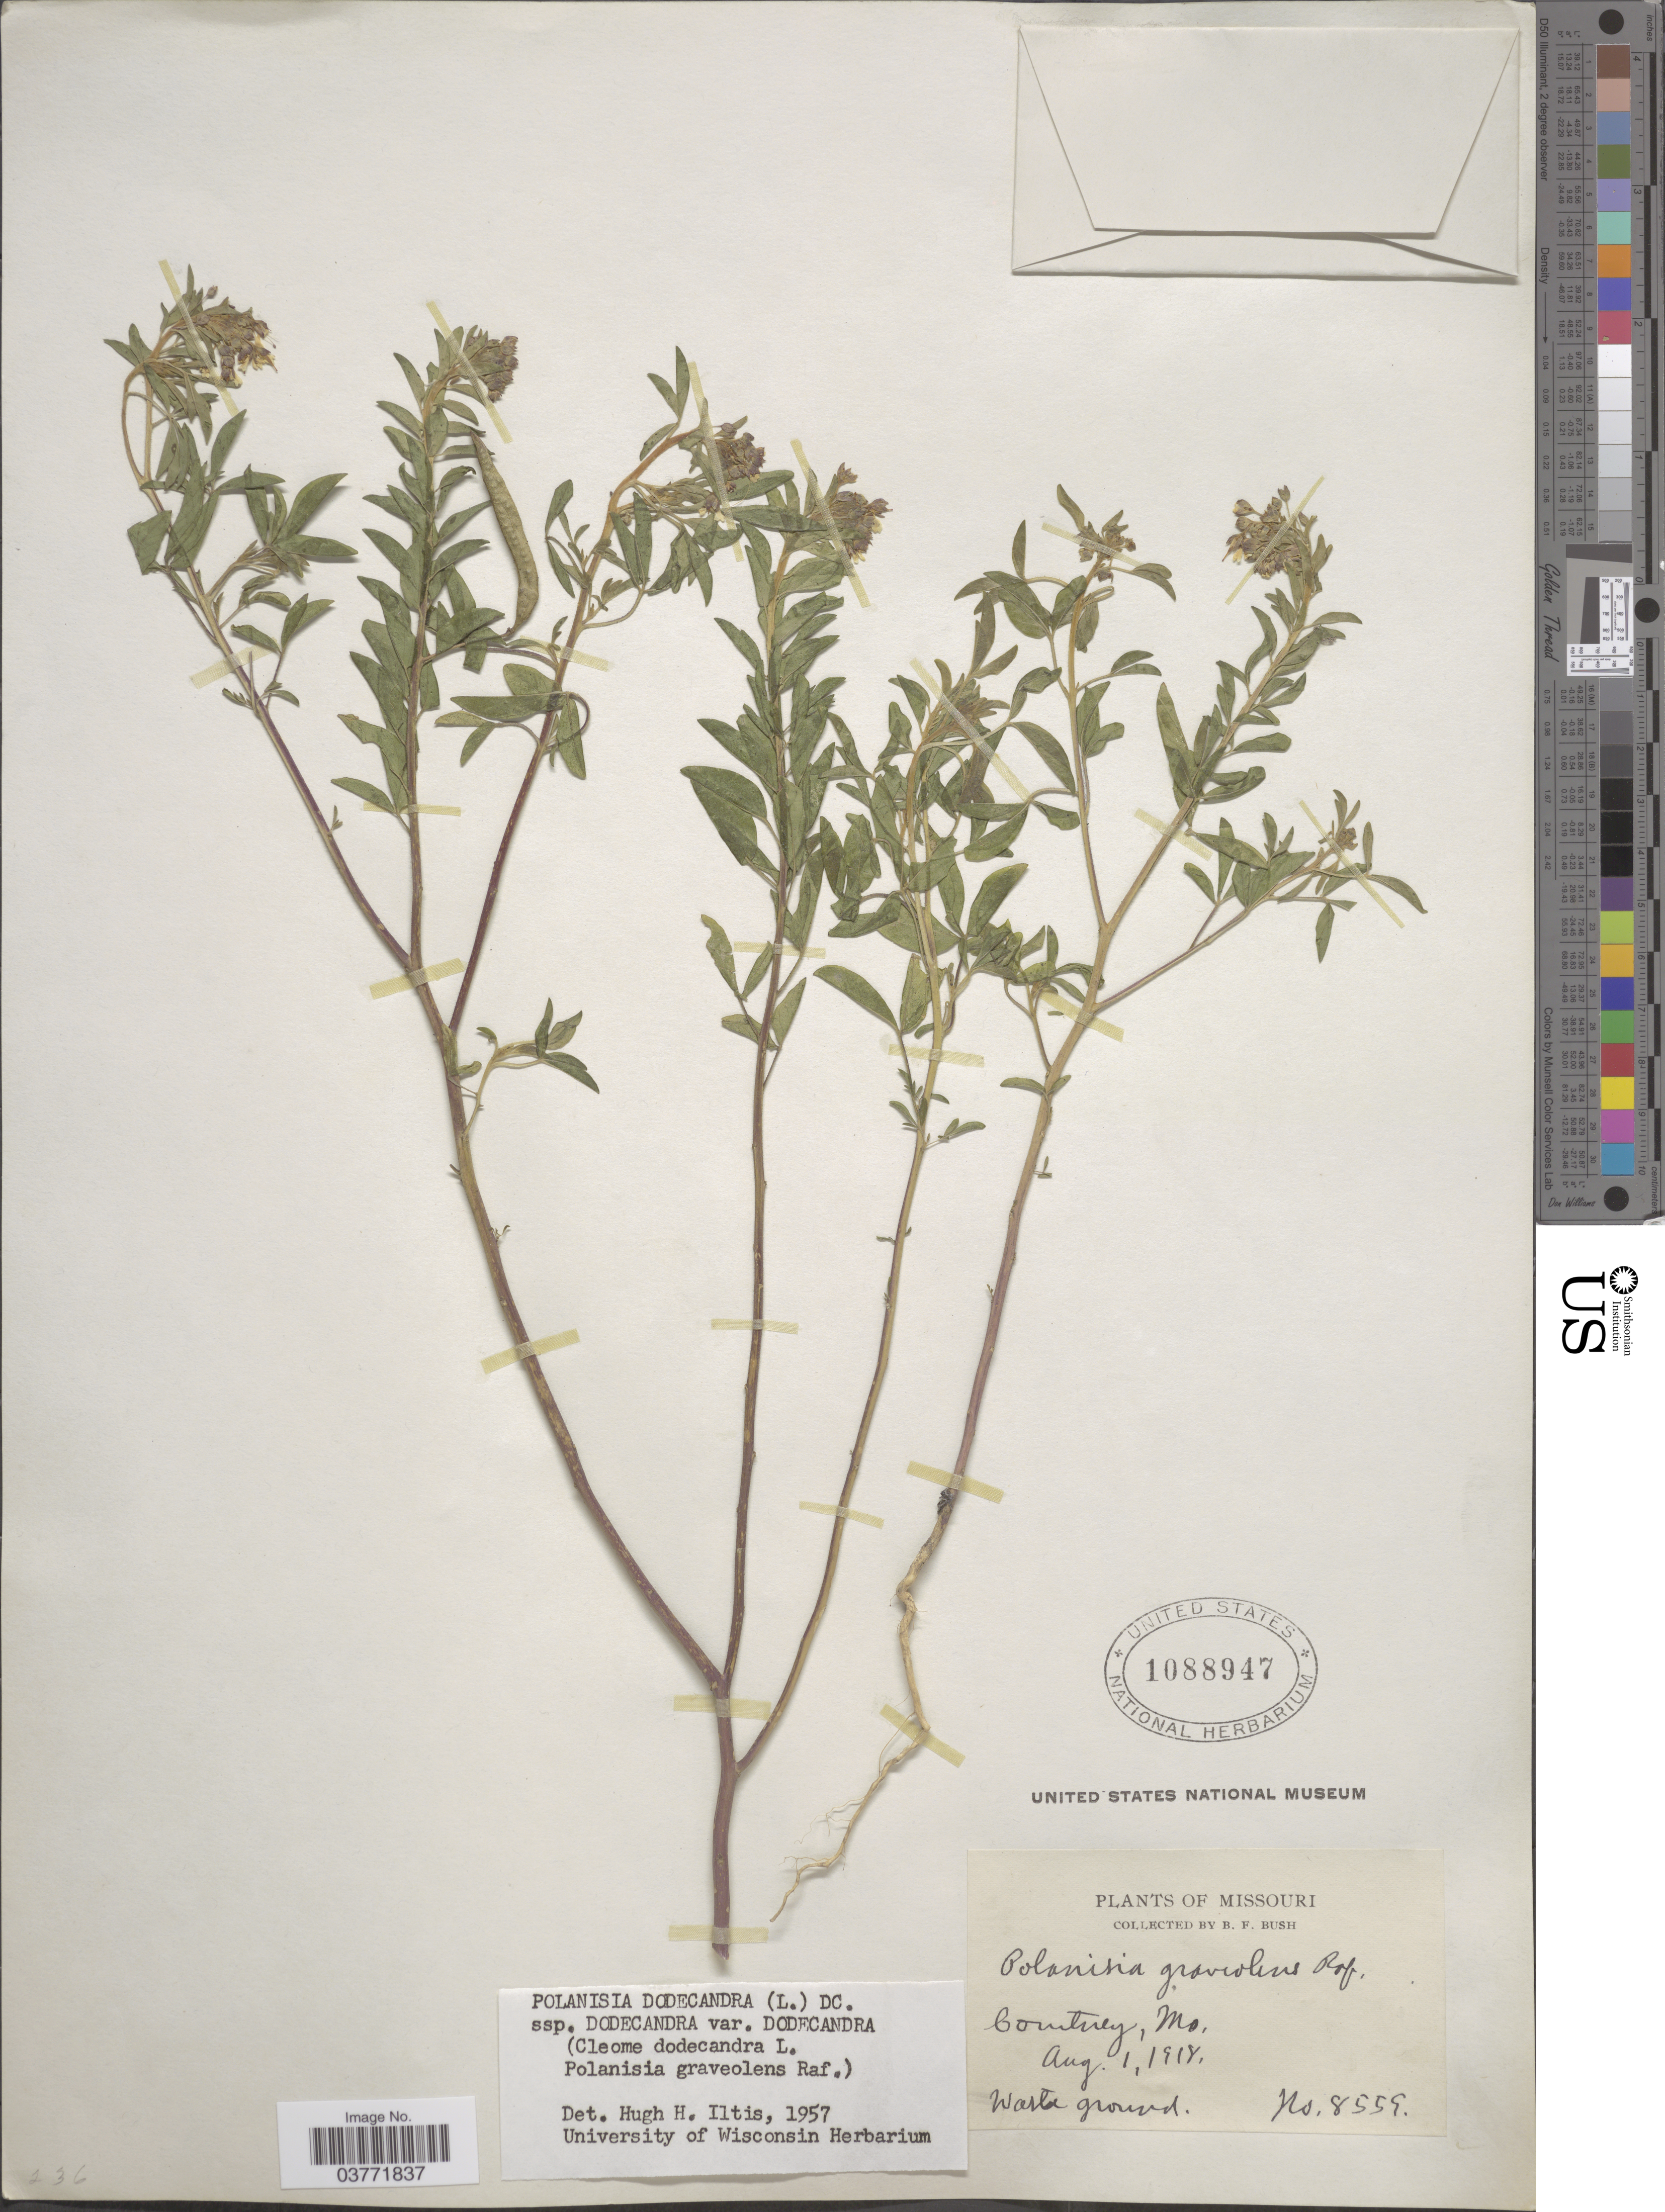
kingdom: Plantae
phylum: Tracheophyta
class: Magnoliopsida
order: Brassicales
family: Cleomaceae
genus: Polanisia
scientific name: Polanisia dodecandra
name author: (L.) DC.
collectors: B. F. Bush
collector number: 8559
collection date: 1918-08-01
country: United States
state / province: Missouri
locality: Courtney. Waste ground.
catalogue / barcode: US 1088947